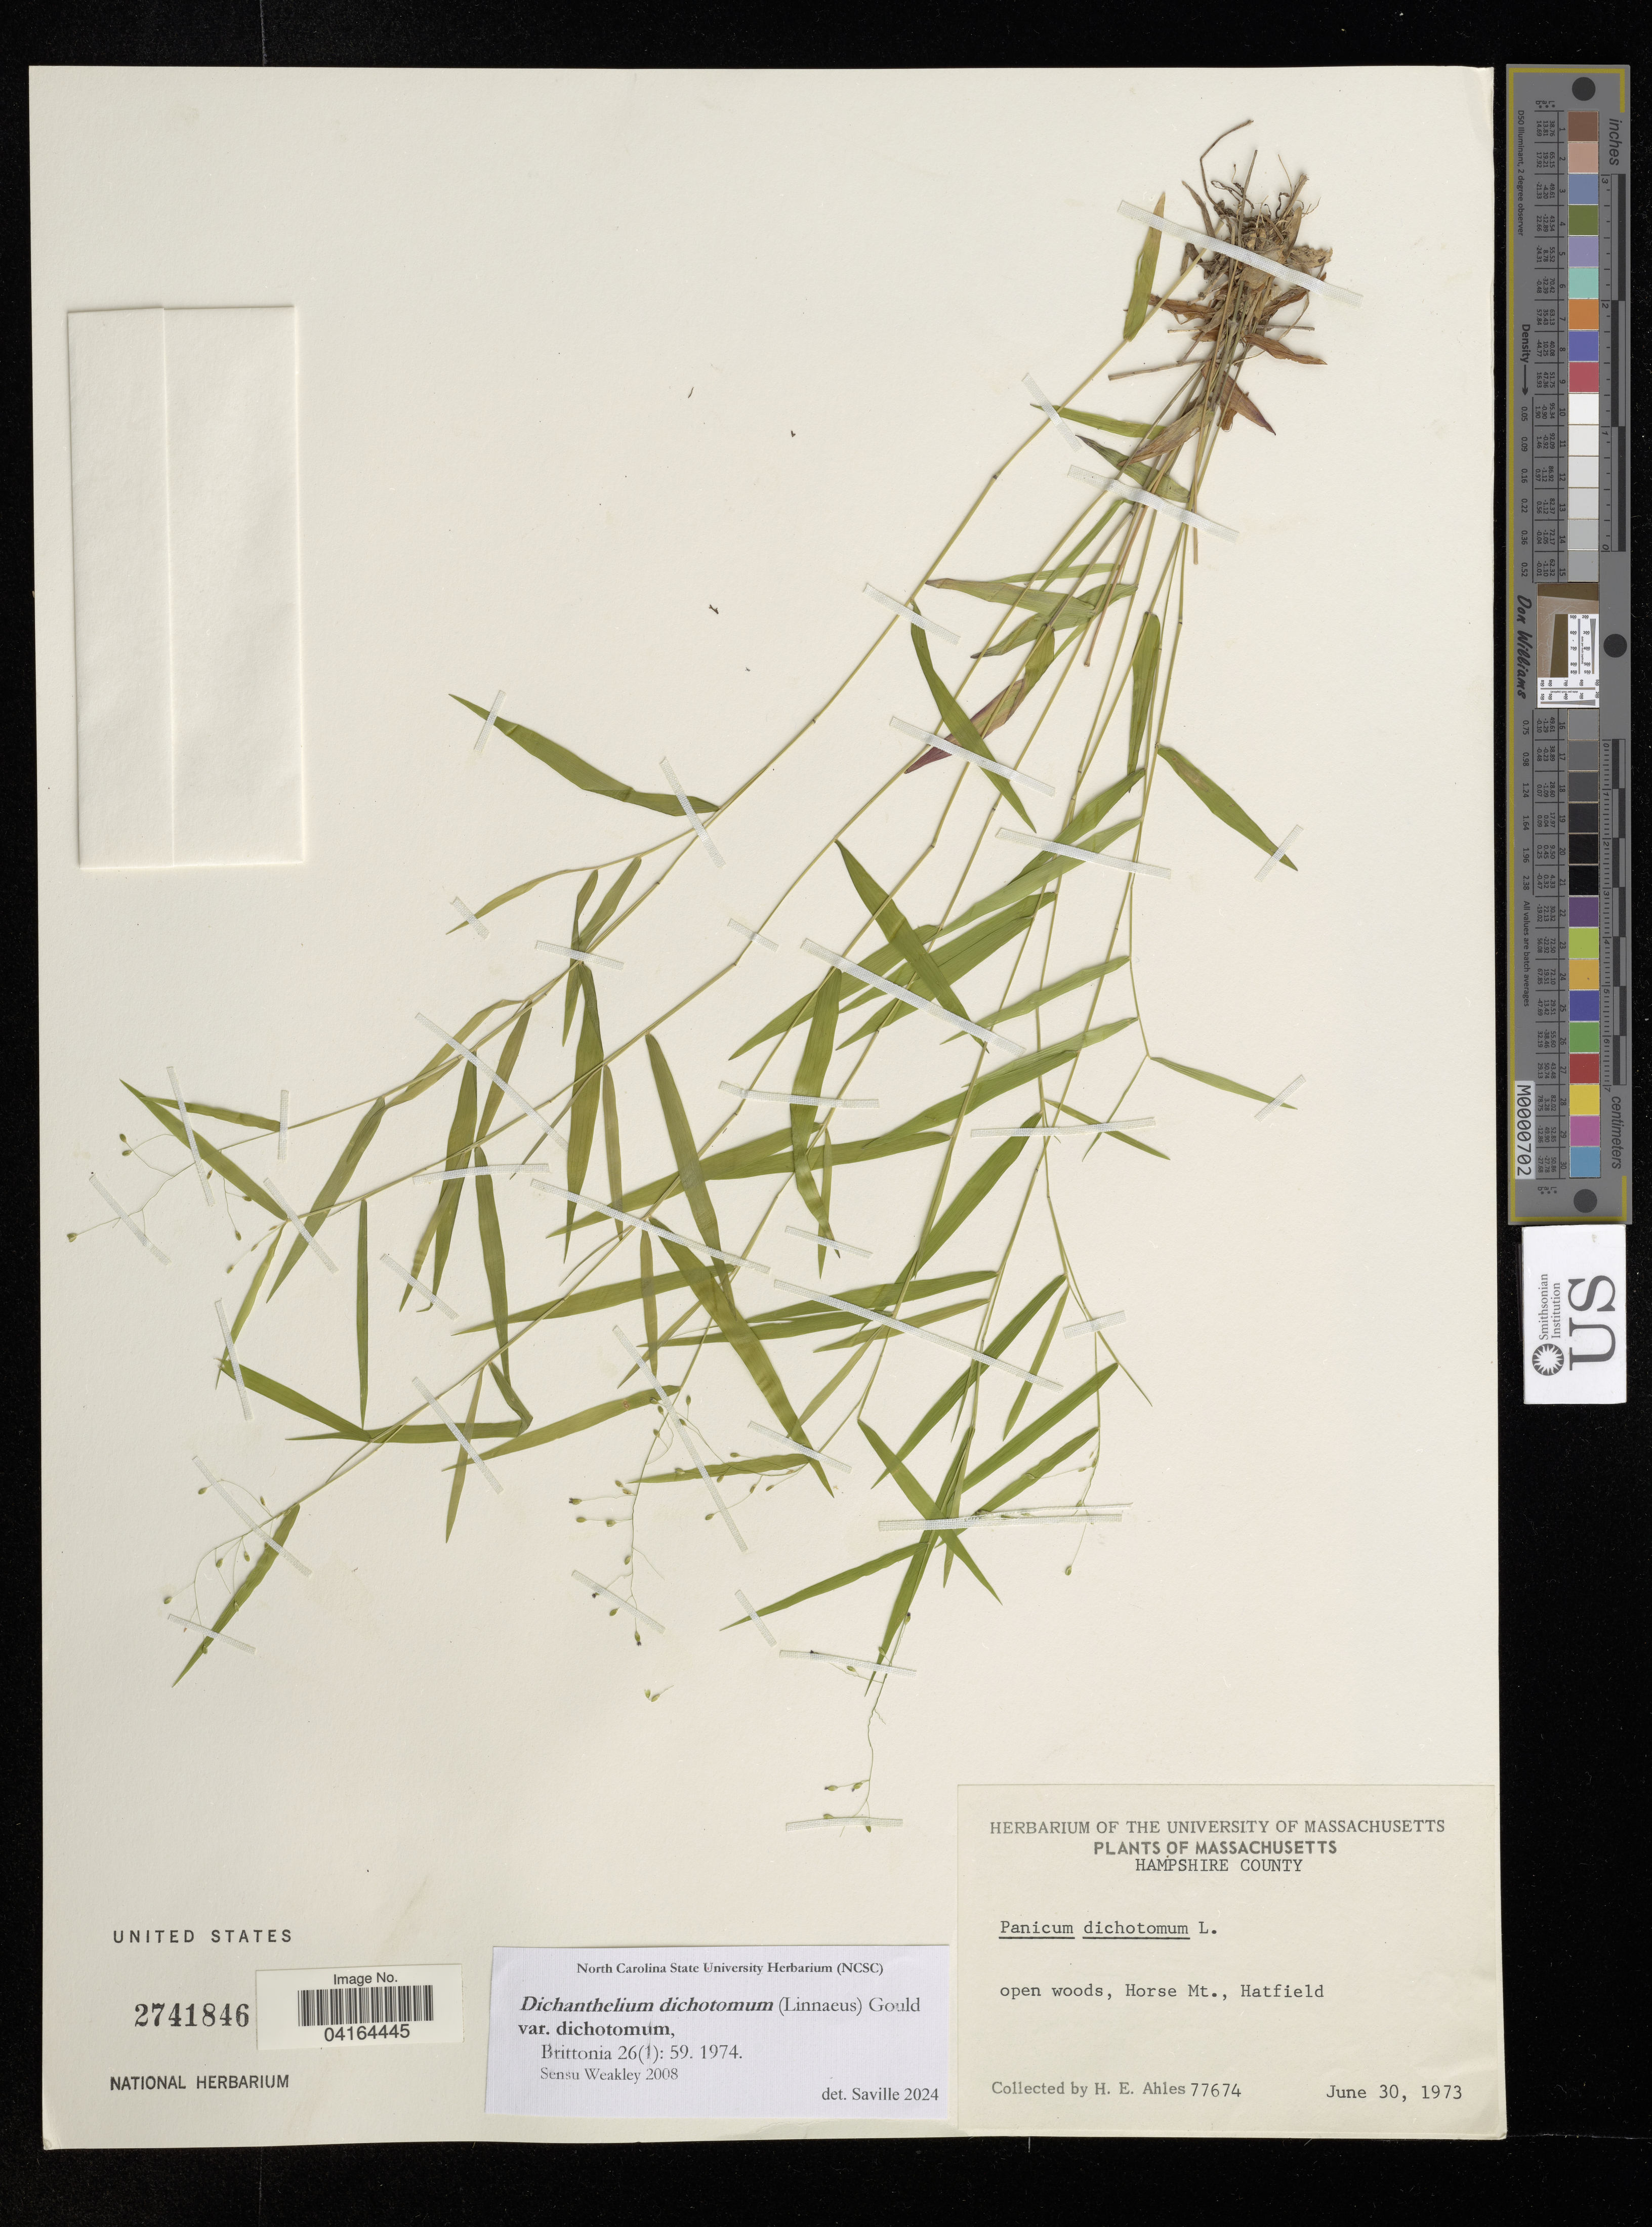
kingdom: Plantae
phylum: Tracheophyta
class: Liliopsida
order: Poales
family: Poaceae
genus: Dichanthelium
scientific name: Dichanthelium dichotomum var. dichotomum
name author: (L.) Gould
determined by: Saville, A. C., (NCSC), North Carolina State University (UNITED STATES)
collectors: H. E. Ahles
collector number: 77674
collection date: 1973-06-30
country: United States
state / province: Massachusetts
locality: Hampshire County. Horse Mt., Hatfield.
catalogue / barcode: US 2741846